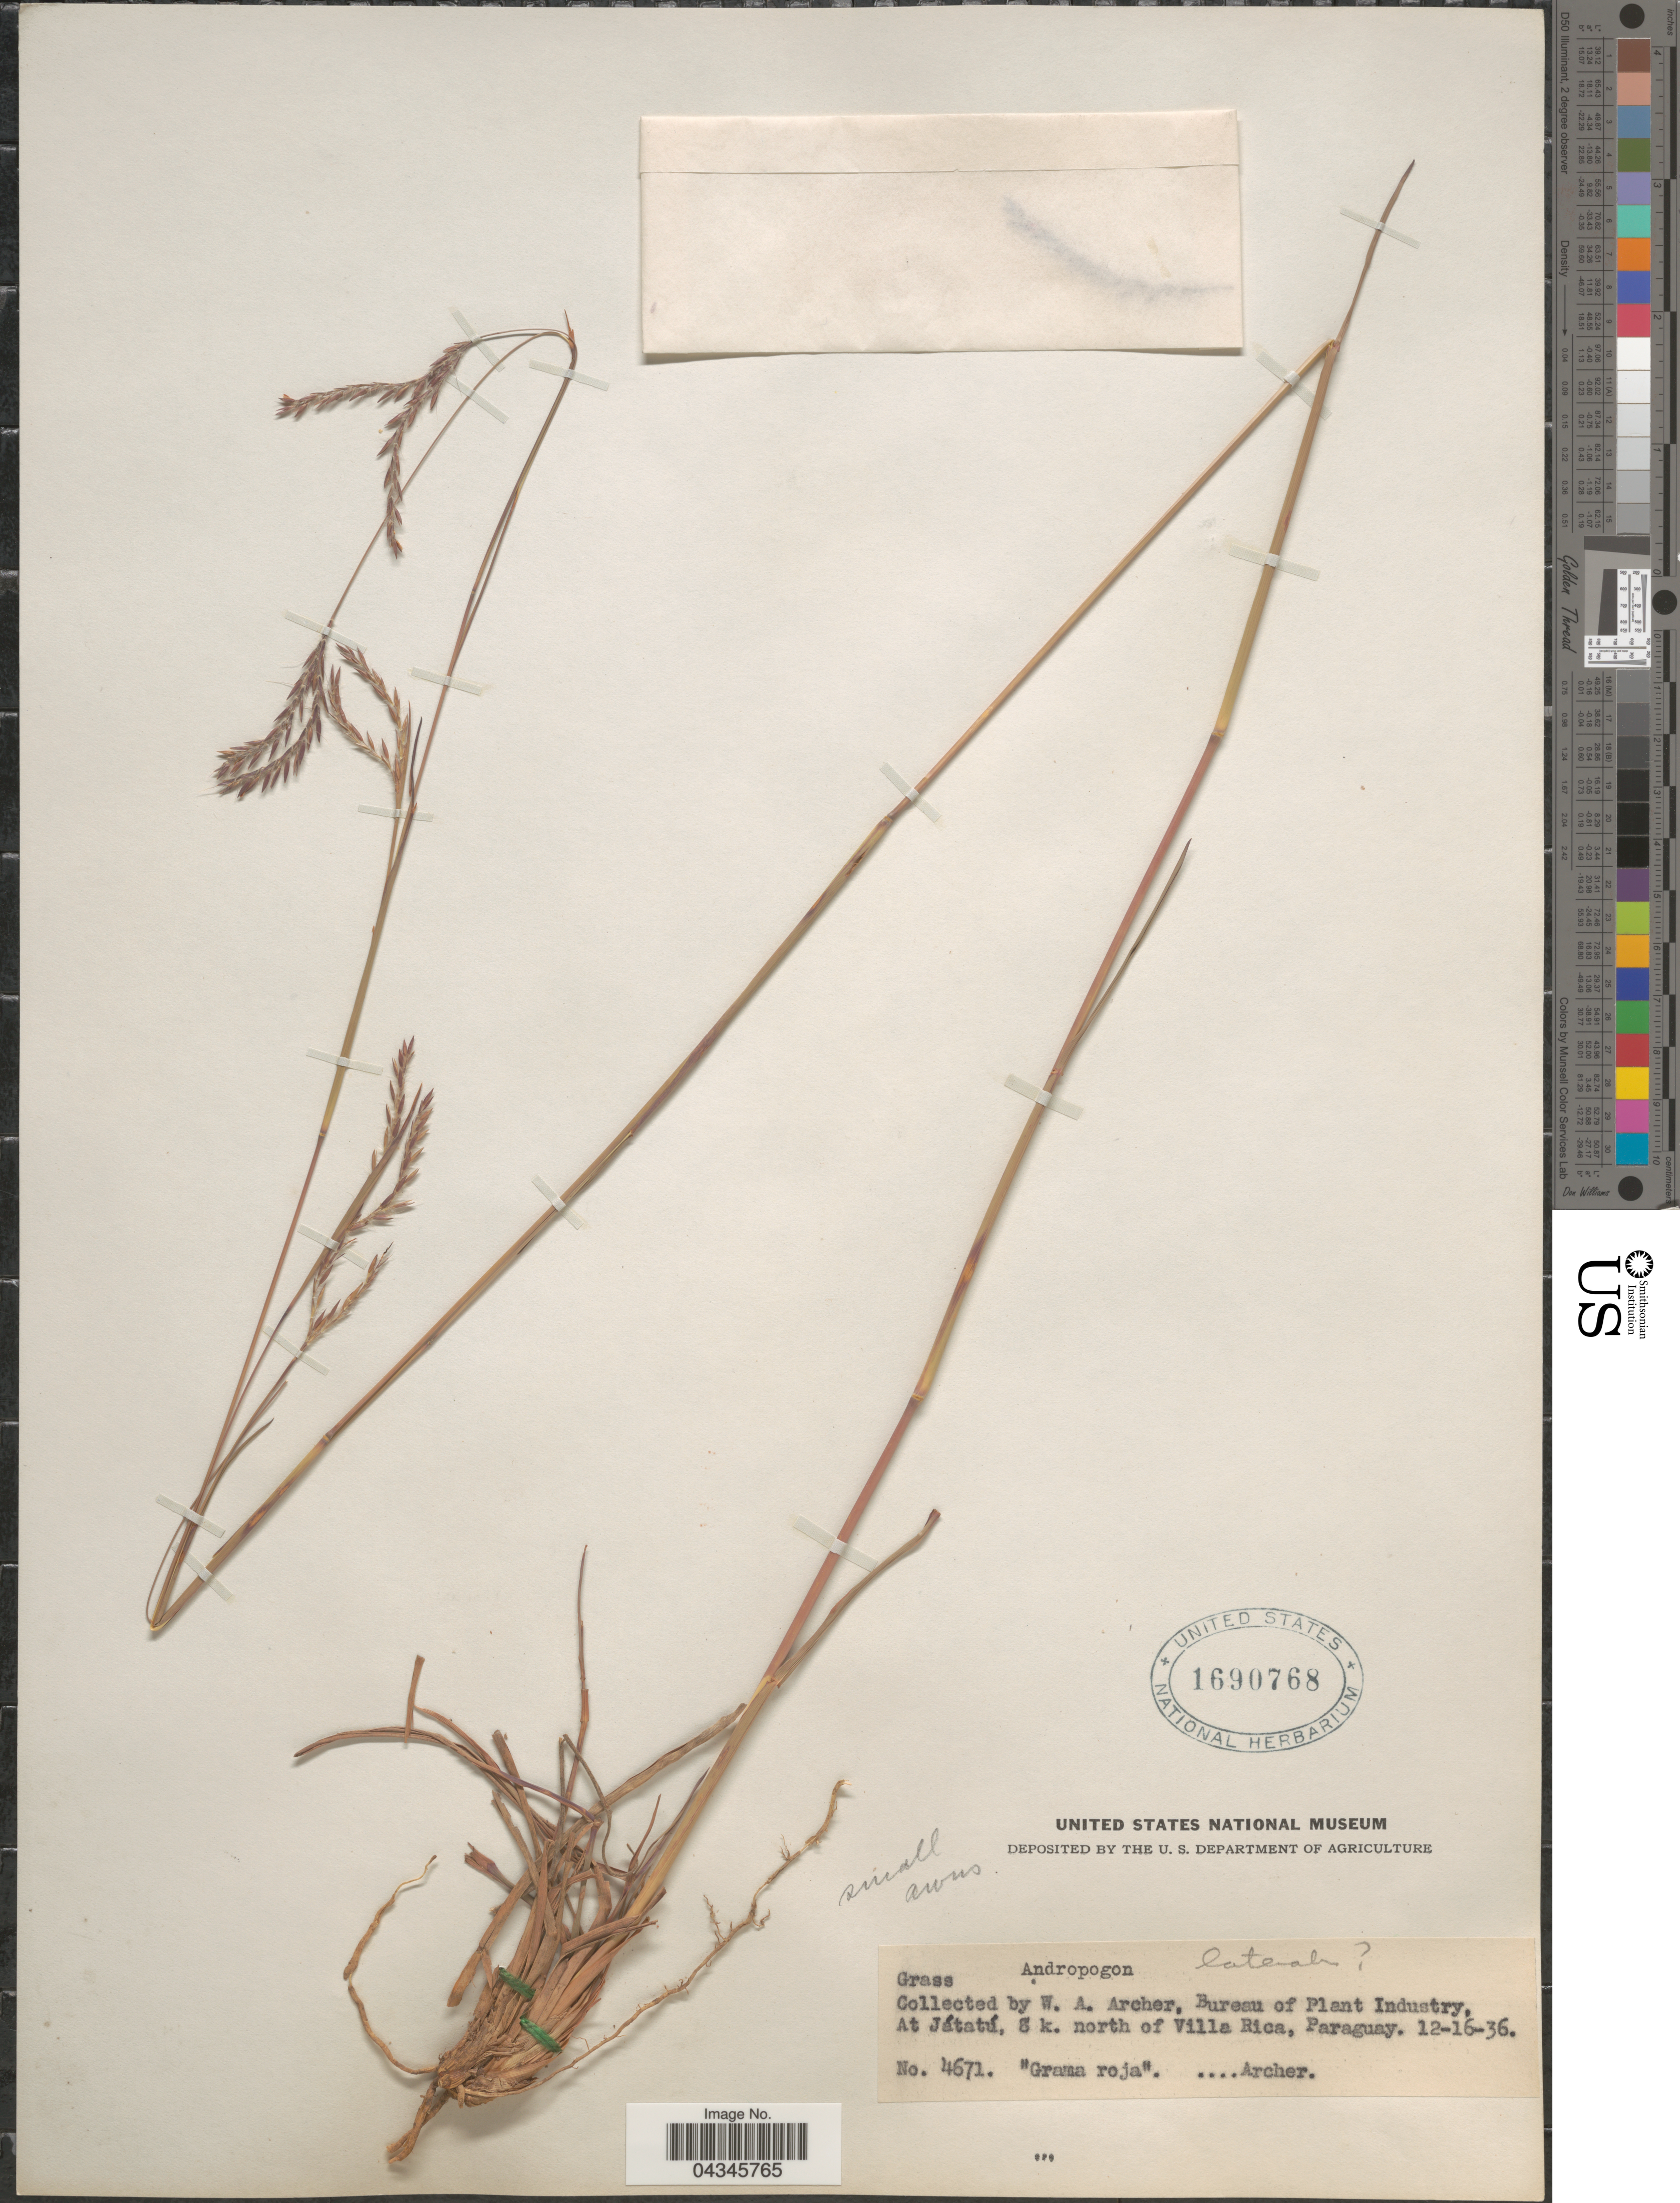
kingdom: Plantae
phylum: Tracheophyta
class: Liliopsida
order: Poales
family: Poaceae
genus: Andropogon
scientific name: Andropogon lateralis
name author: Nees in Mart.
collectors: W. Archer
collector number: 4671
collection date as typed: Transcribed d/m/y: 16/12/36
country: Paraguay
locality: At Játatú, 8 k. north of Villa Rica.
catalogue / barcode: US 1690768